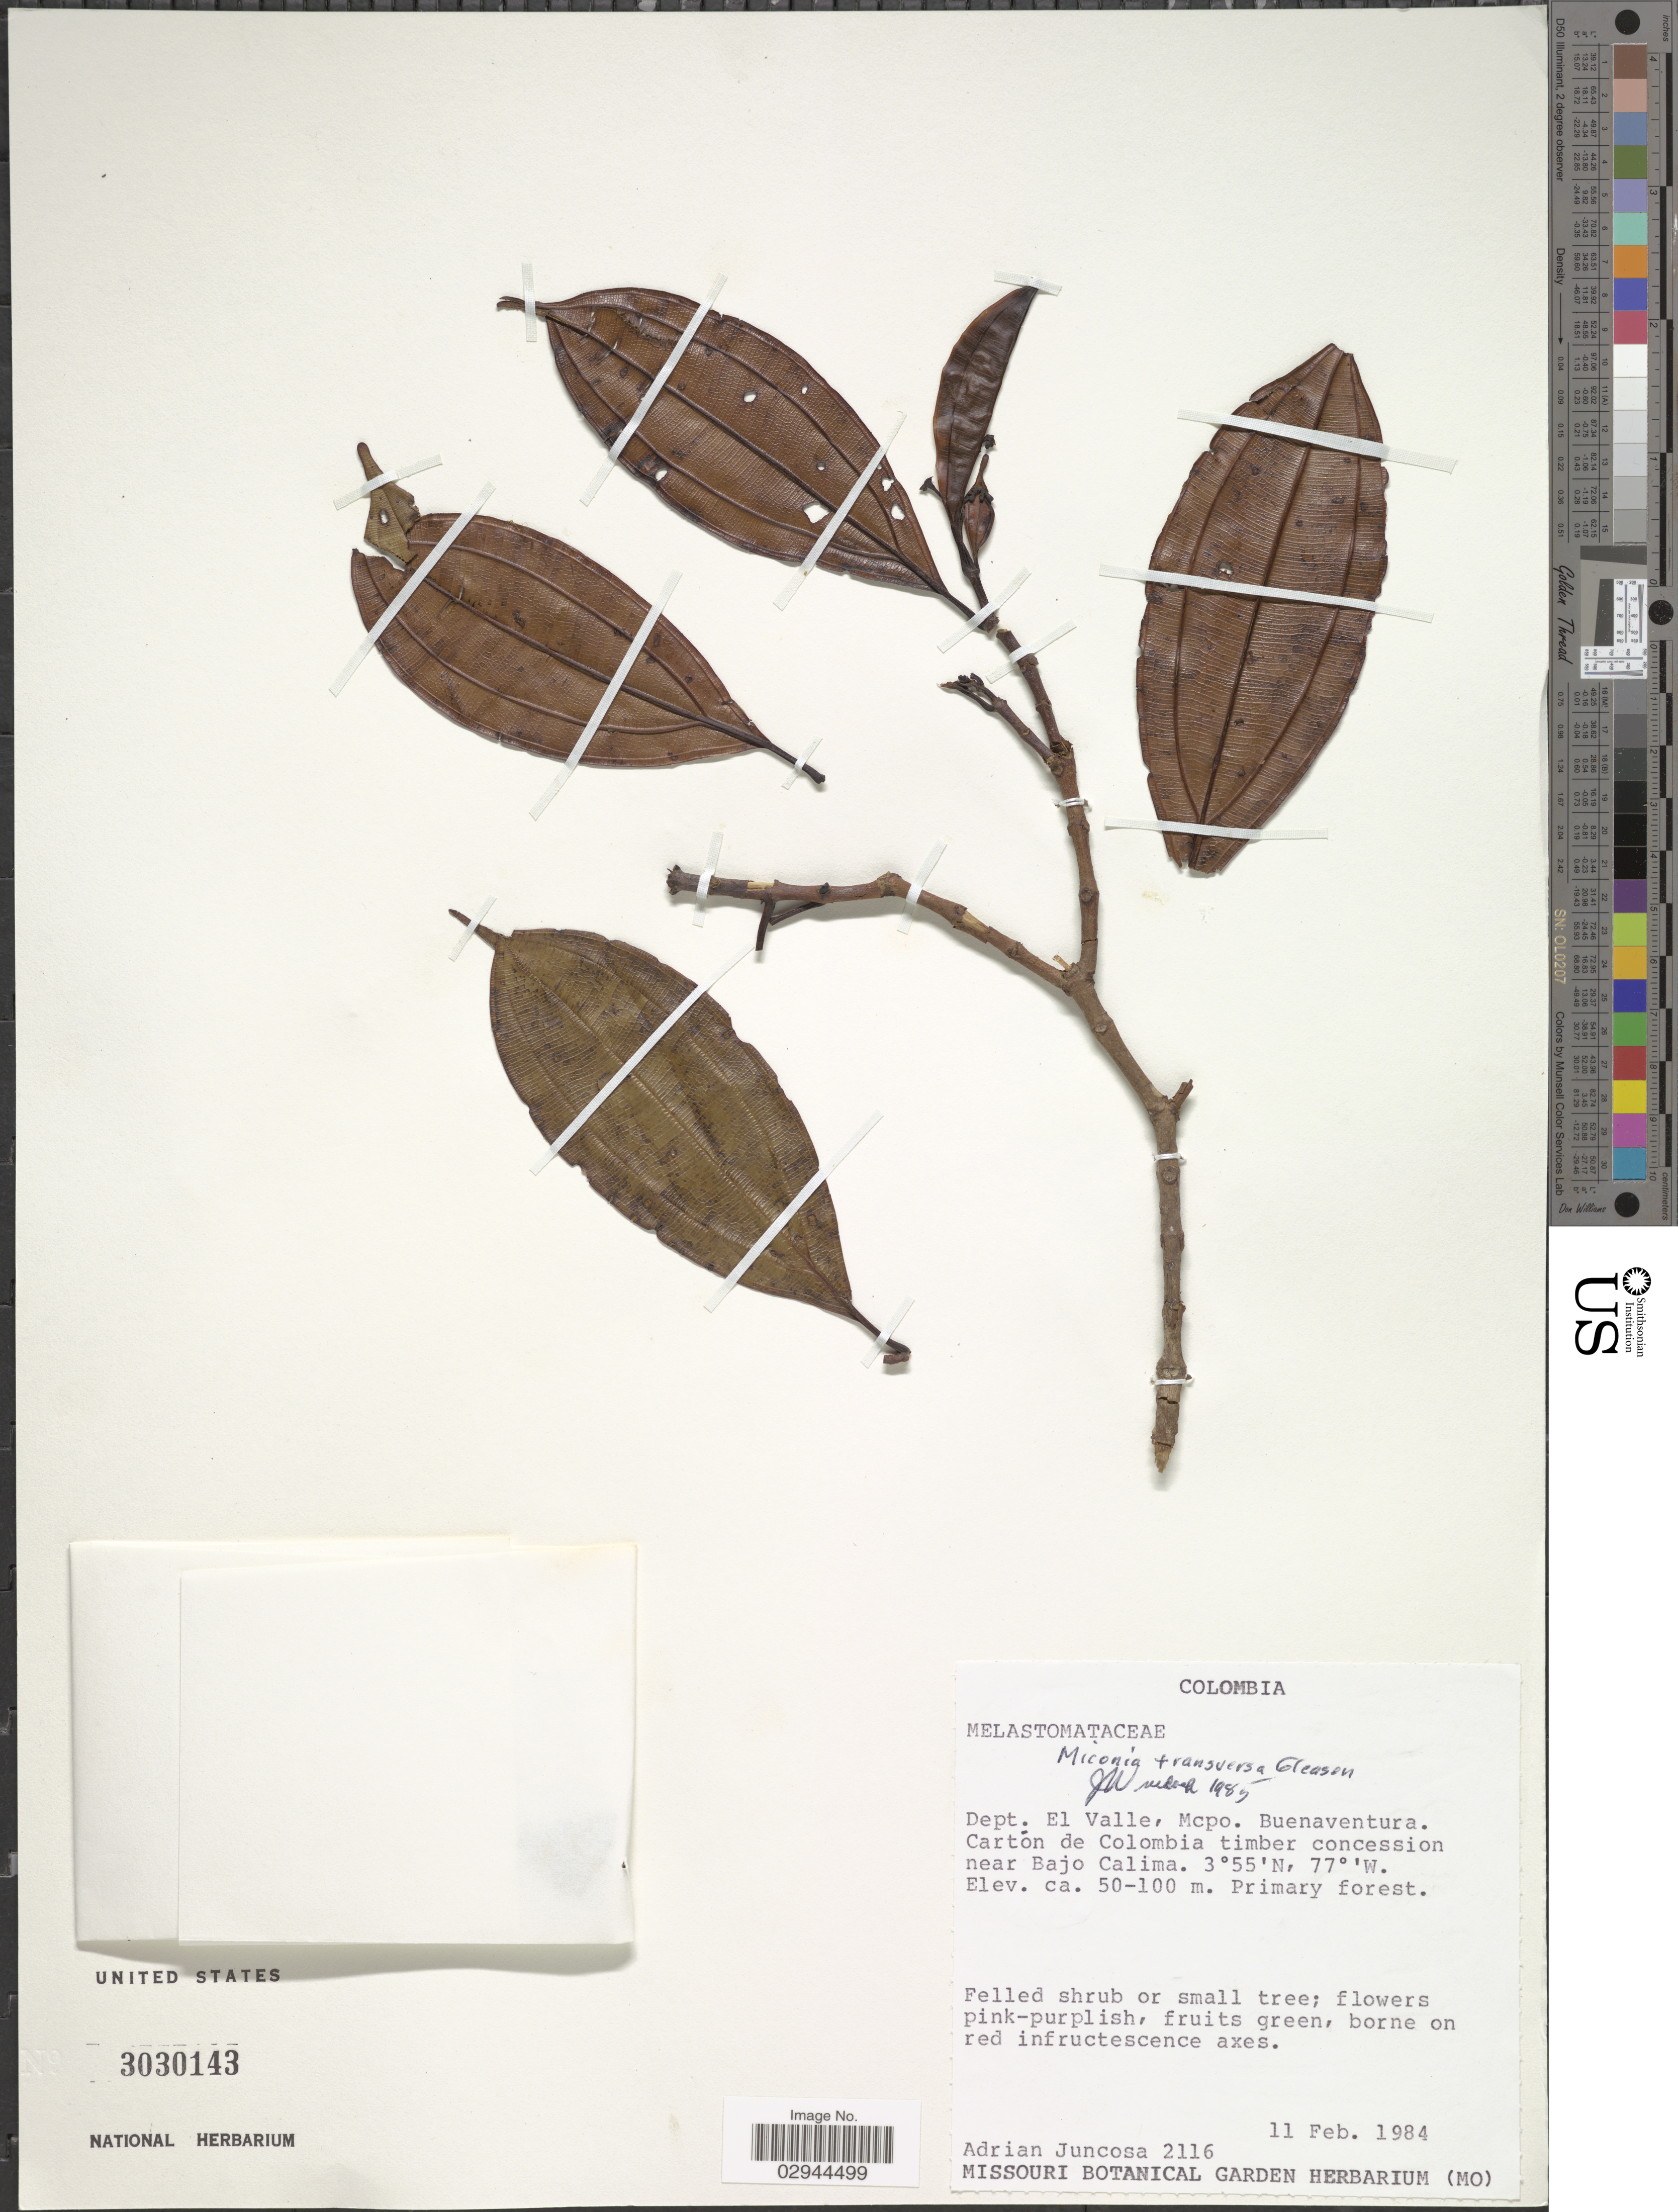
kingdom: Plantae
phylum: Tracheophyta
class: Magnoliopsida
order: Myrtales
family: Melastomataceae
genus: Miconia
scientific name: Miconia transversa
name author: Gleason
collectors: A. Juncosa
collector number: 2116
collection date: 1984-02-11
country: Colombia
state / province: Valle del Cauca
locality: Dept. El Valle, Mcpo. Buenaventura. Cartón de Colombia timber concession near Bajo Calima.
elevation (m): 50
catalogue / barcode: US 3030143